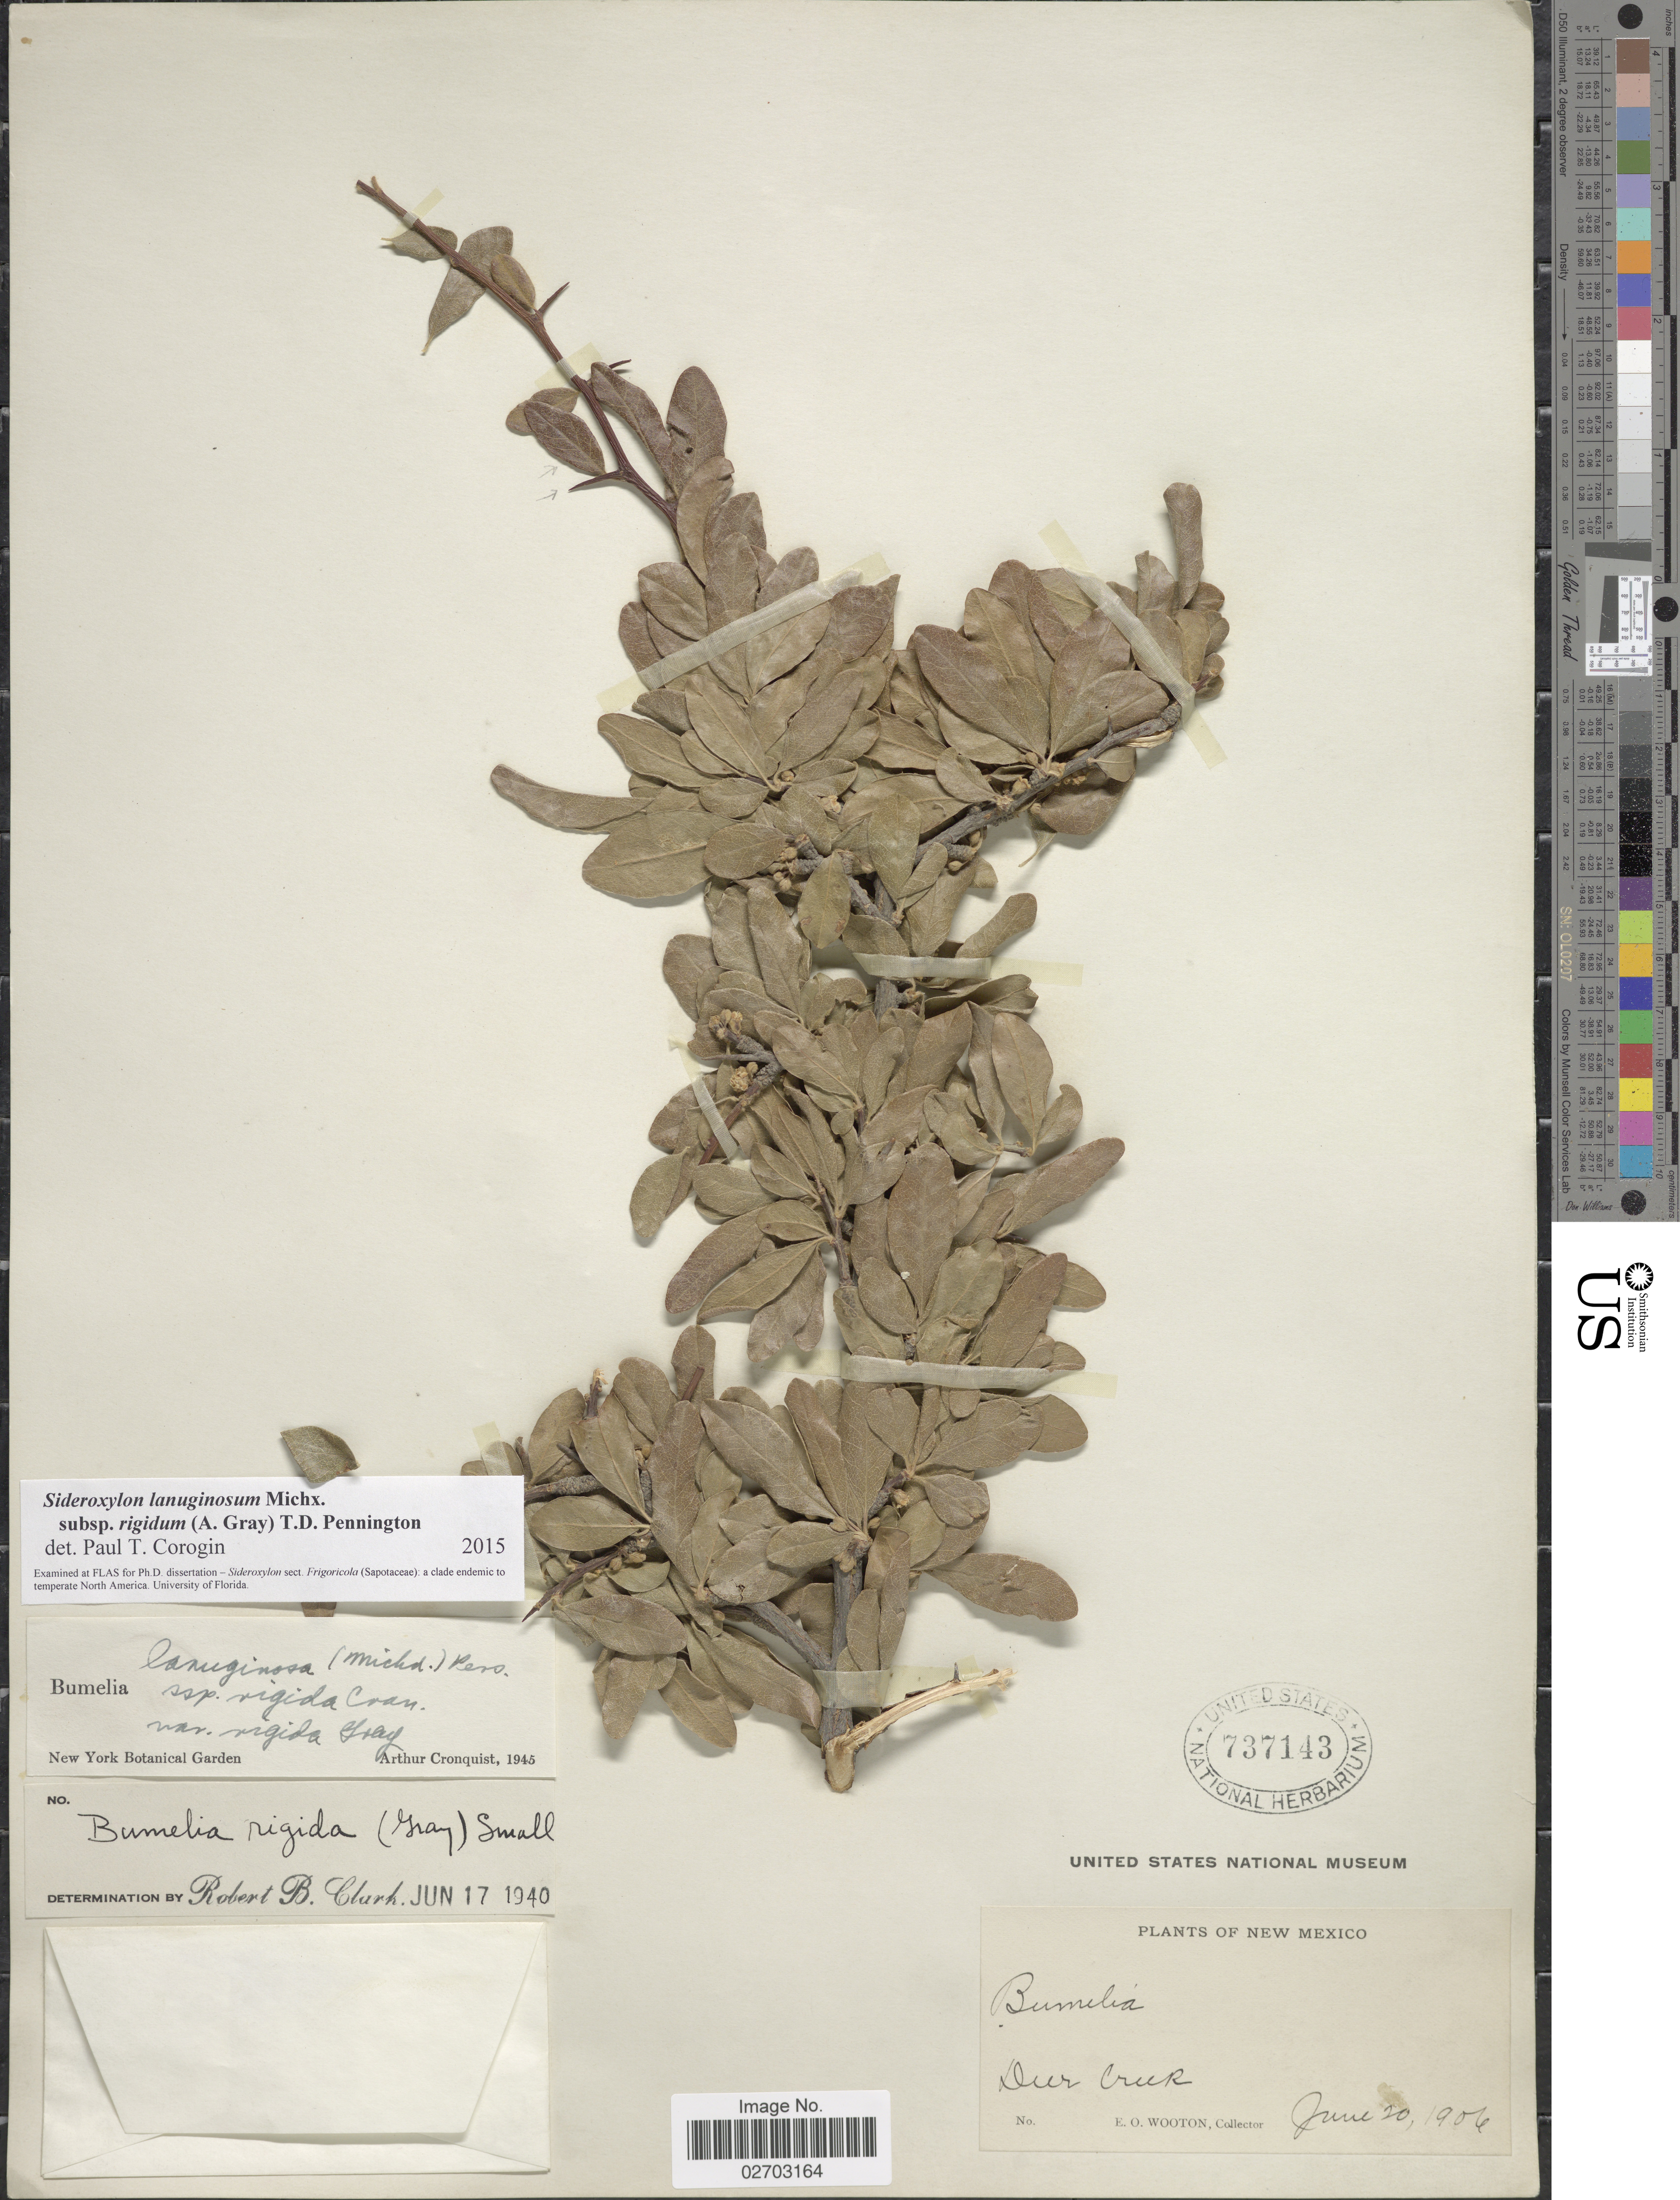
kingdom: Plantae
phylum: Tracheophyta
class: Magnoliopsida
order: Ericales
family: Sapotaceae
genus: Sideroxylon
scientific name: Sideroxylon lanuginosum subsp. rigidum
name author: (A. Gray) T.D. Penn.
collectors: E. O. Wooton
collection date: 1906-06-20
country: United States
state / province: New Mexico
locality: Deer Creek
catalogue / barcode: US 737143